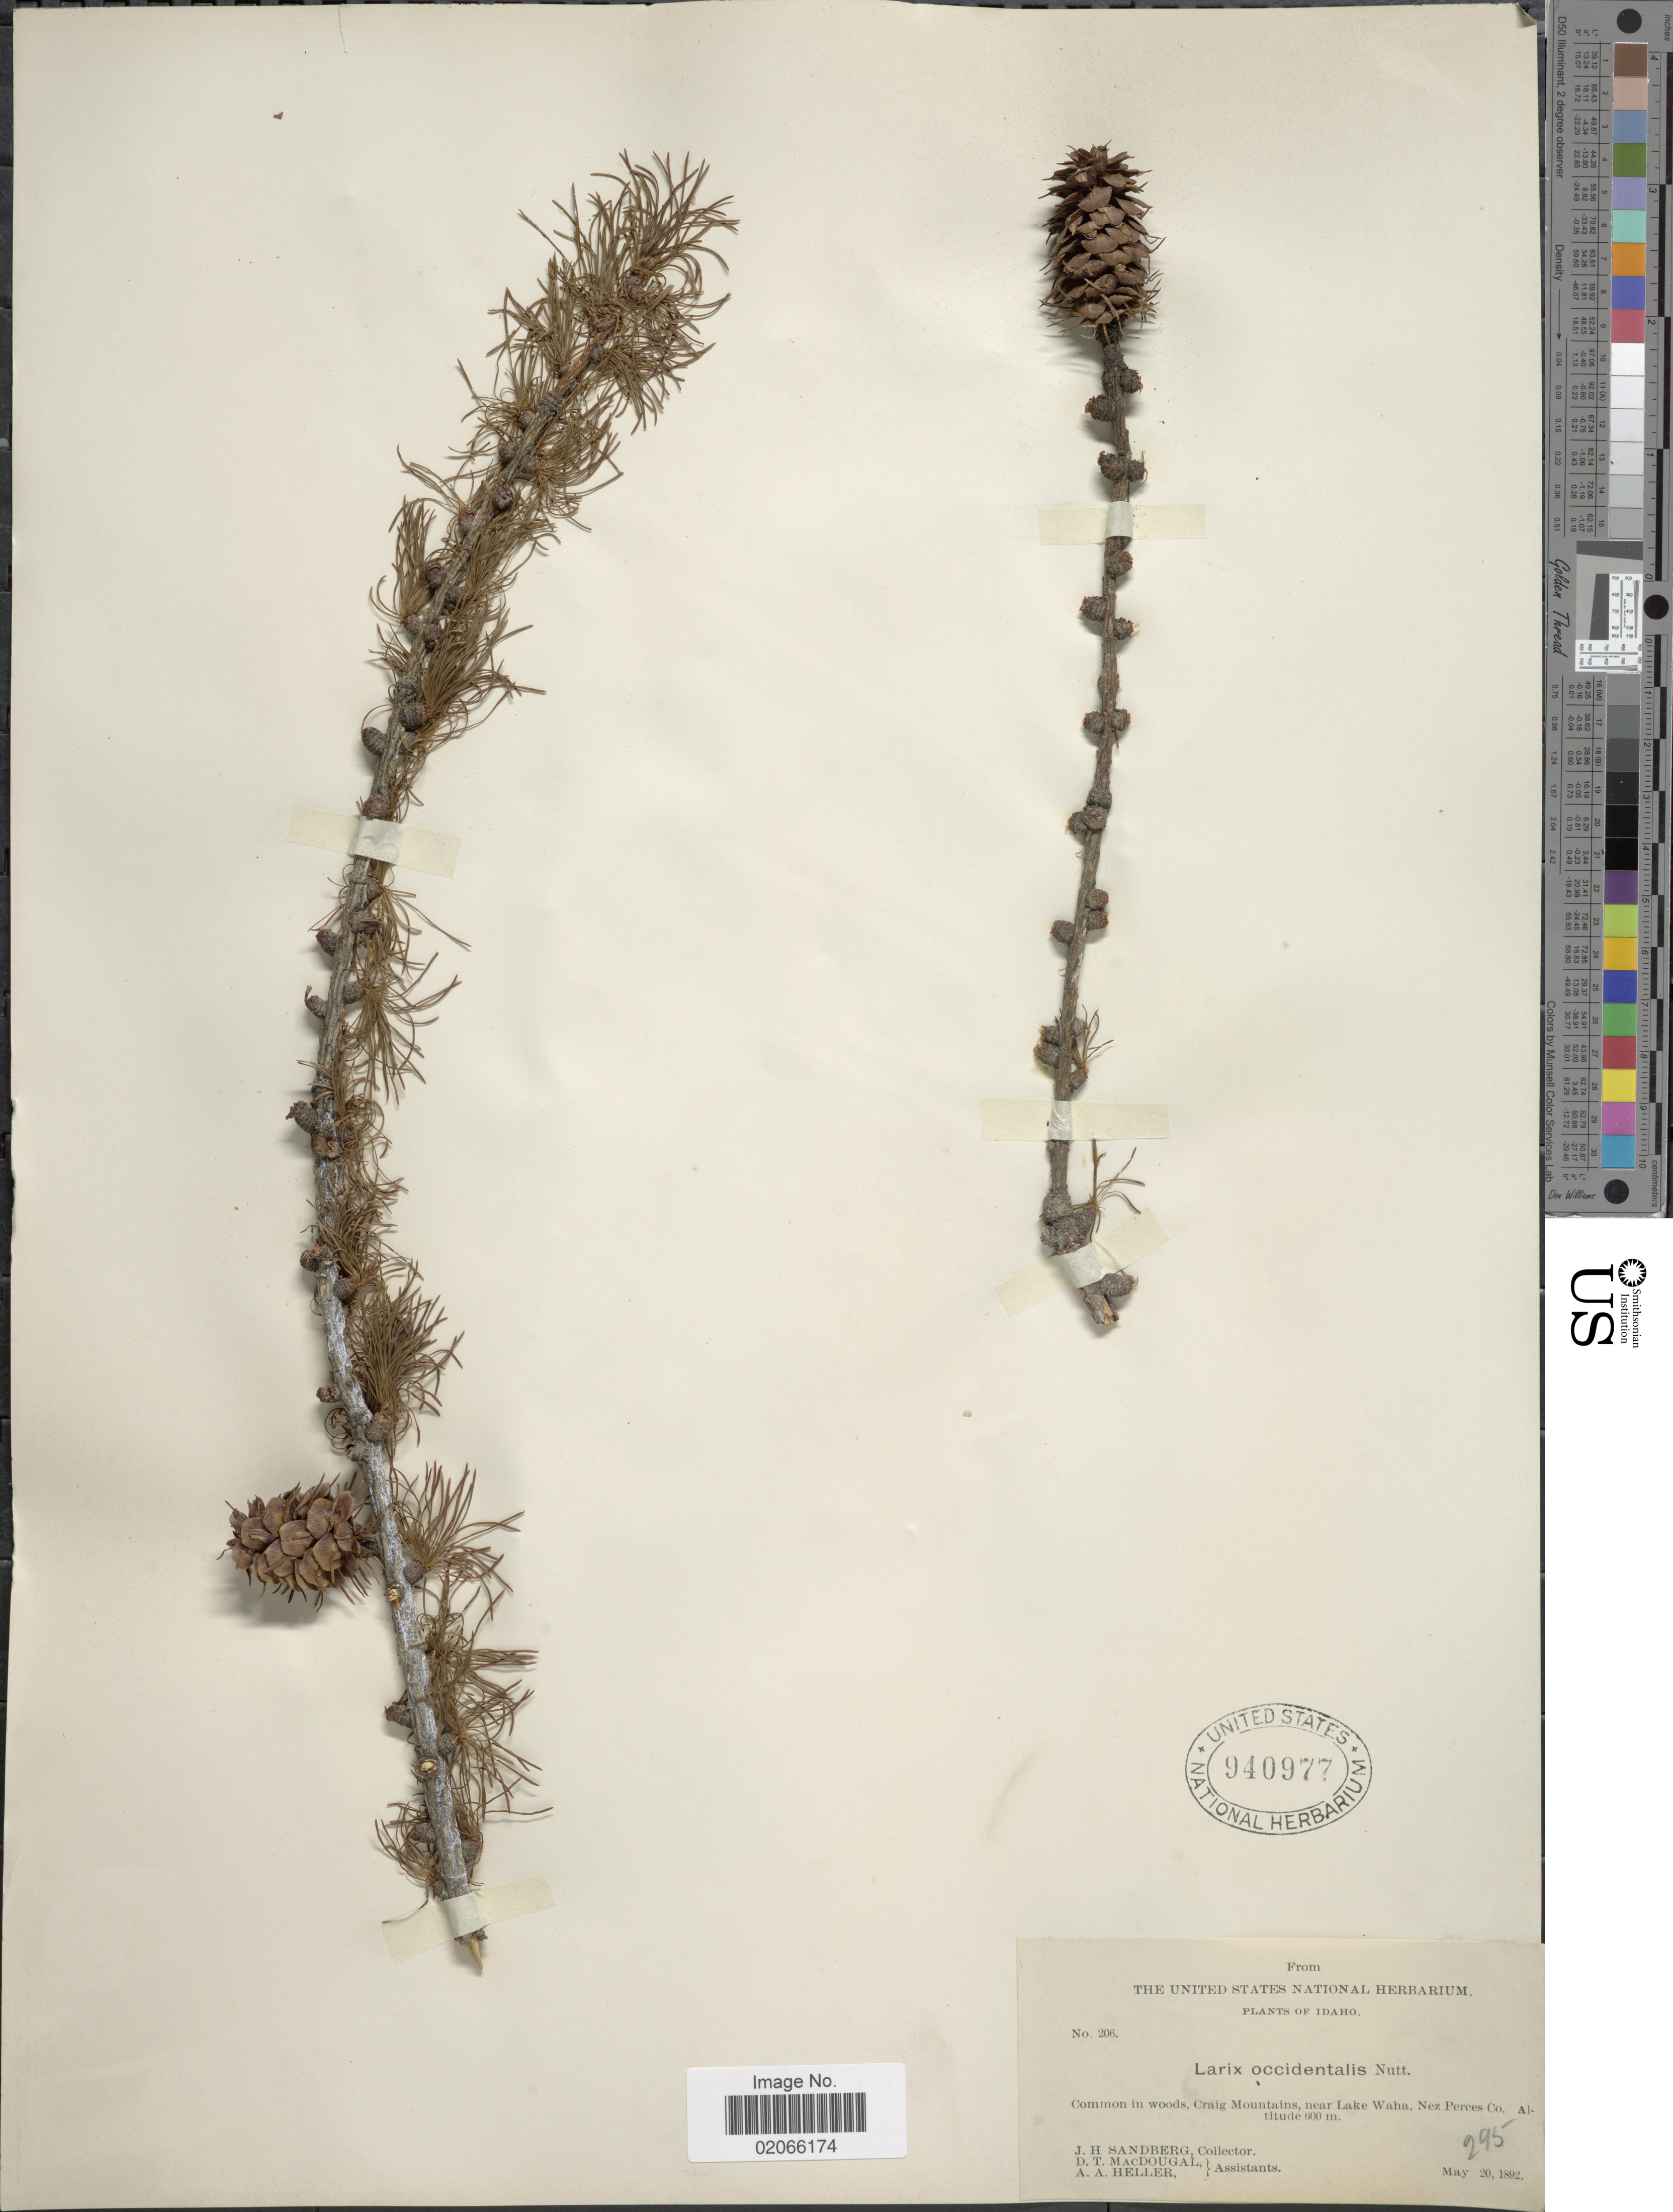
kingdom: Plantae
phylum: Tracheophyta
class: Pinopsida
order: Pinales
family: Pinaceae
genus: Larix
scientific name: Larix occidentalis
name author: Nutt.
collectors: J. H. Sandberg, D. T. MacDougal & A. A. Heller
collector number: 206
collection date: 1892-05-20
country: United States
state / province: Idaho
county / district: Nez Perce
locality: Craig Mountains, near Lake Waha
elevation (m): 600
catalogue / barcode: US 940977